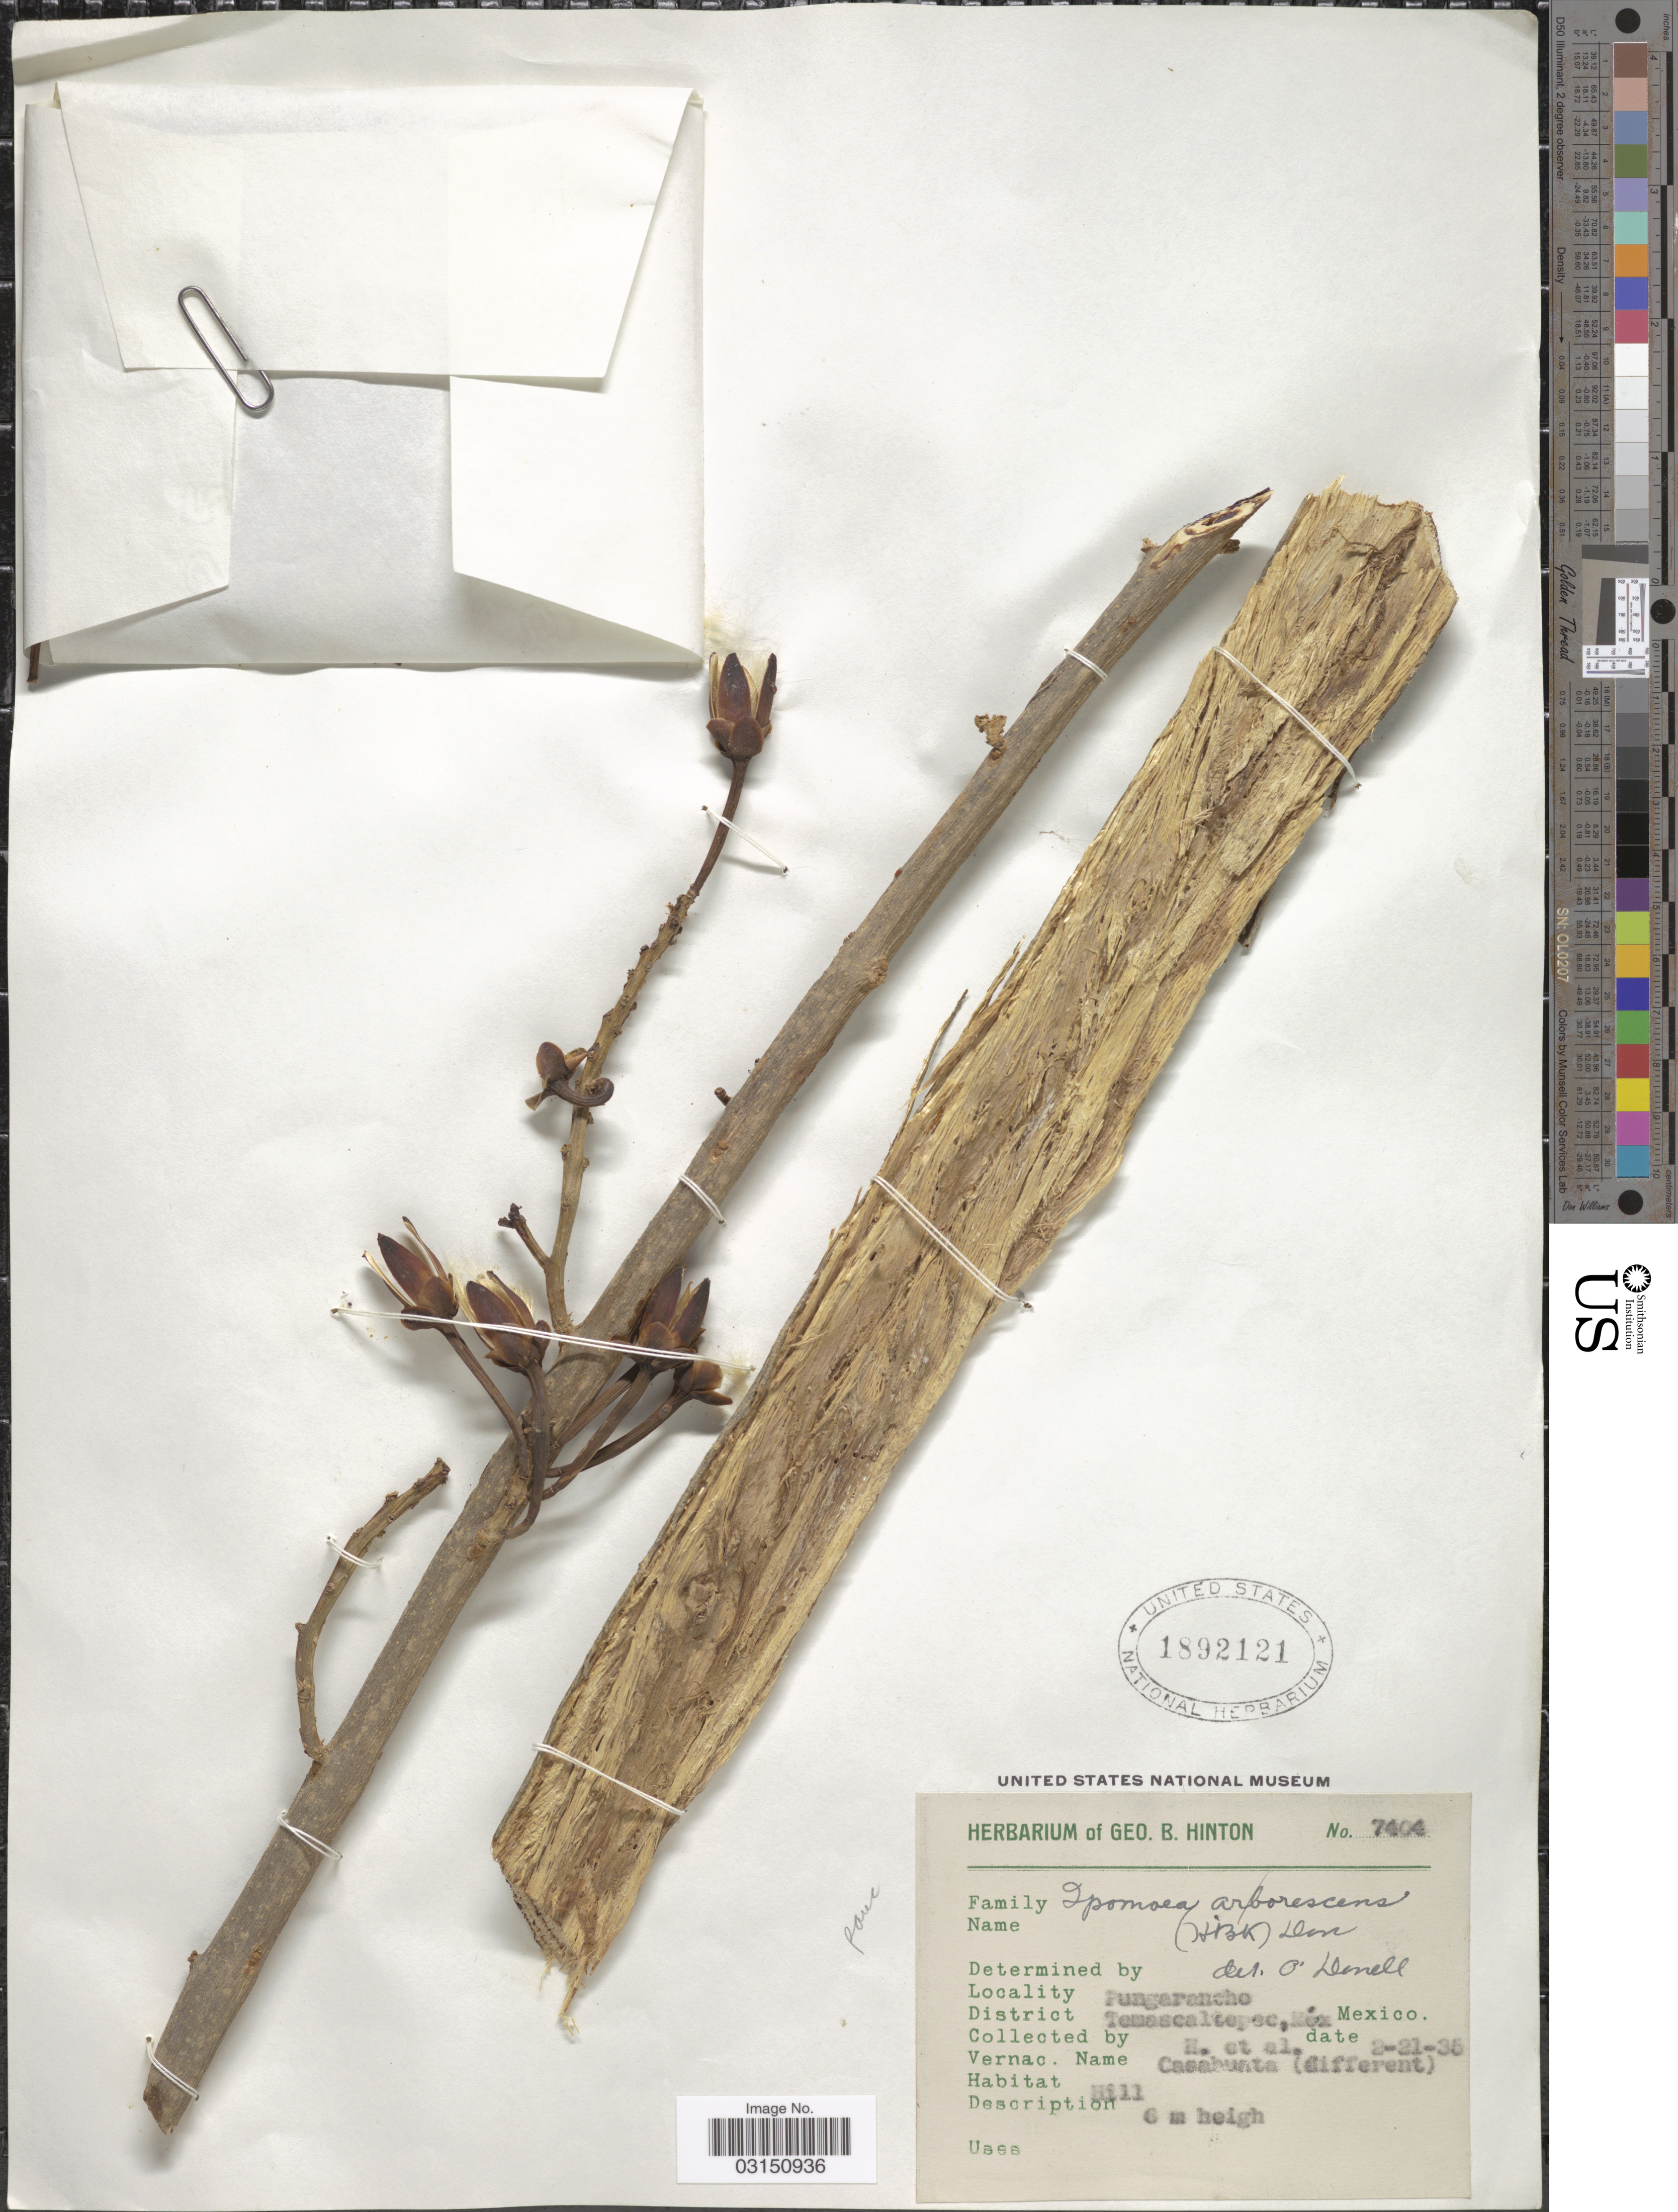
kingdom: Plantae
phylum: Tracheophyta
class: Magnoliopsida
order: Solanales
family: Convolvulaceae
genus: Ipomoea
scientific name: Ipomoea pauciflora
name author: M. Martens & Galeotti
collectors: G. B. Hinton & et al.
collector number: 7404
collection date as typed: Transcribed d/m/y: 21/2/35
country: Mexico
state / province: México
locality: Pungarancho. District Temascaltepec.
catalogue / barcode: US 1892121